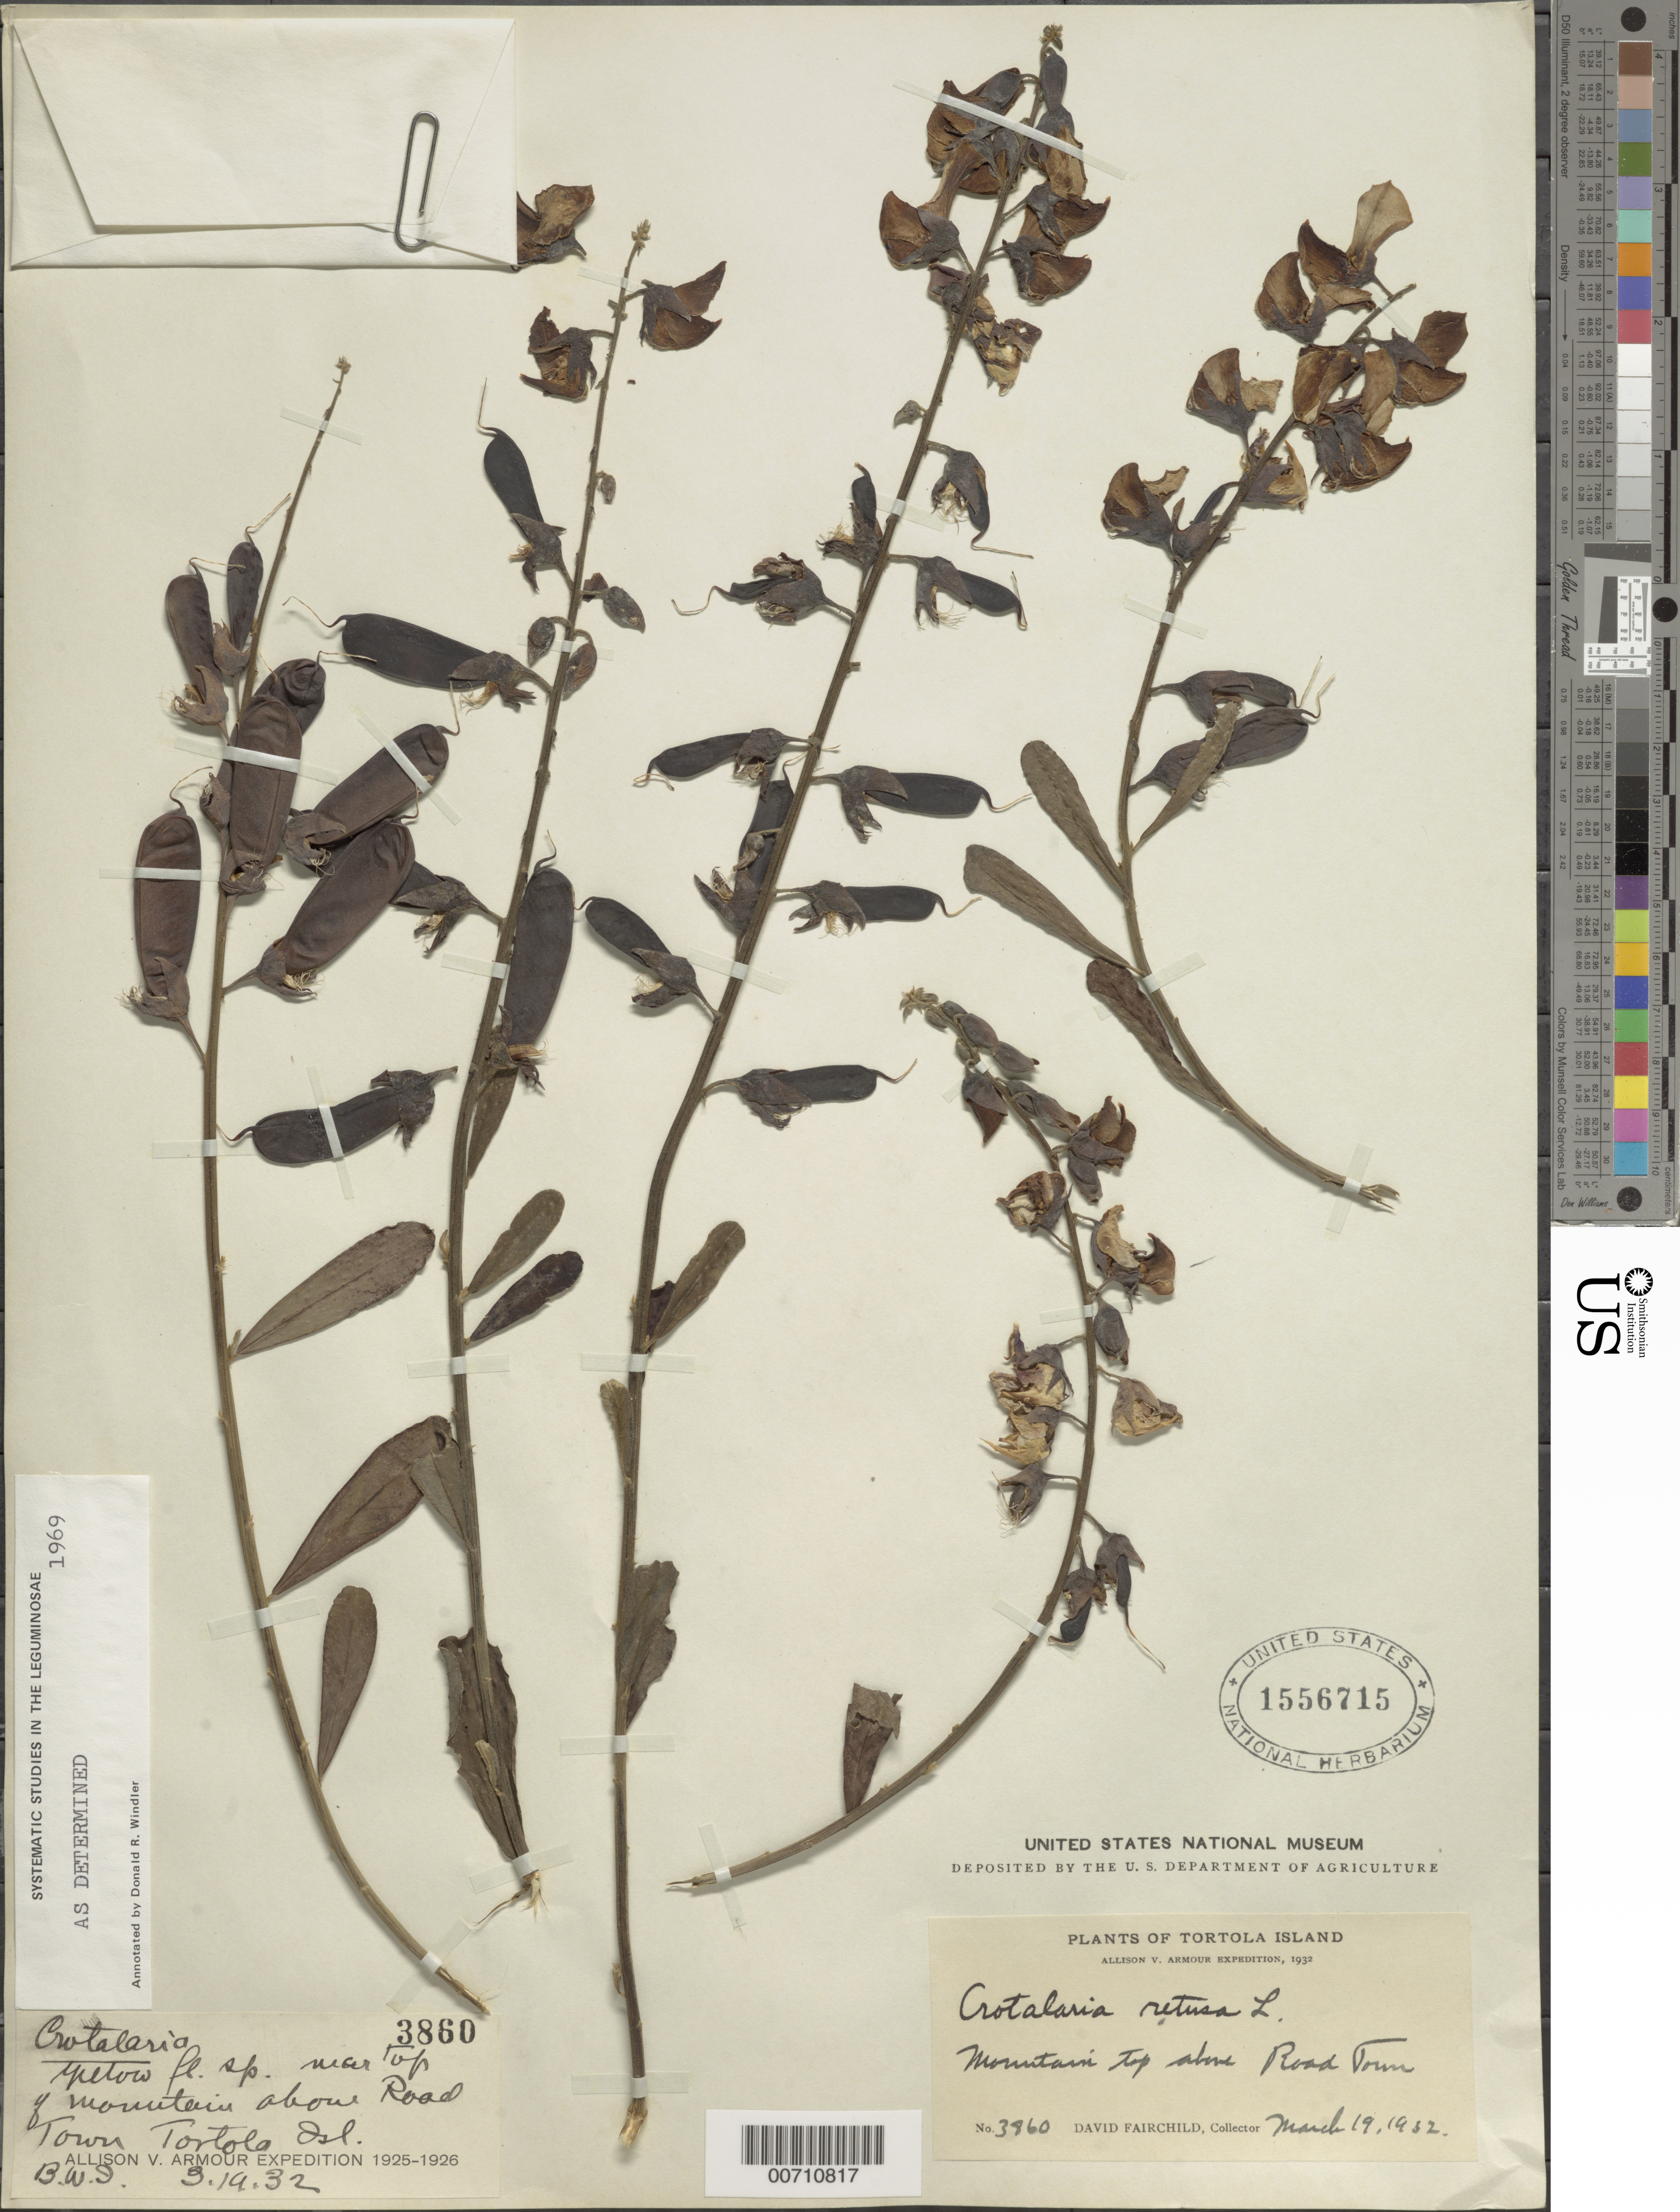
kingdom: Plantae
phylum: Tracheophyta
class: Magnoliopsida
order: Fabales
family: Fabaceae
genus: Crotalaria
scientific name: Crotalaria retusa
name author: L.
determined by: Windler, D. R.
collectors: D. Fairchild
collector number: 3860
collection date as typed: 19 Mar 1932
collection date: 1932-03-19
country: British Virgin Islands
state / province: Tortola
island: Tortola Island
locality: Road Town, mountain top above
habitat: Mountain top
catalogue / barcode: US 1556715